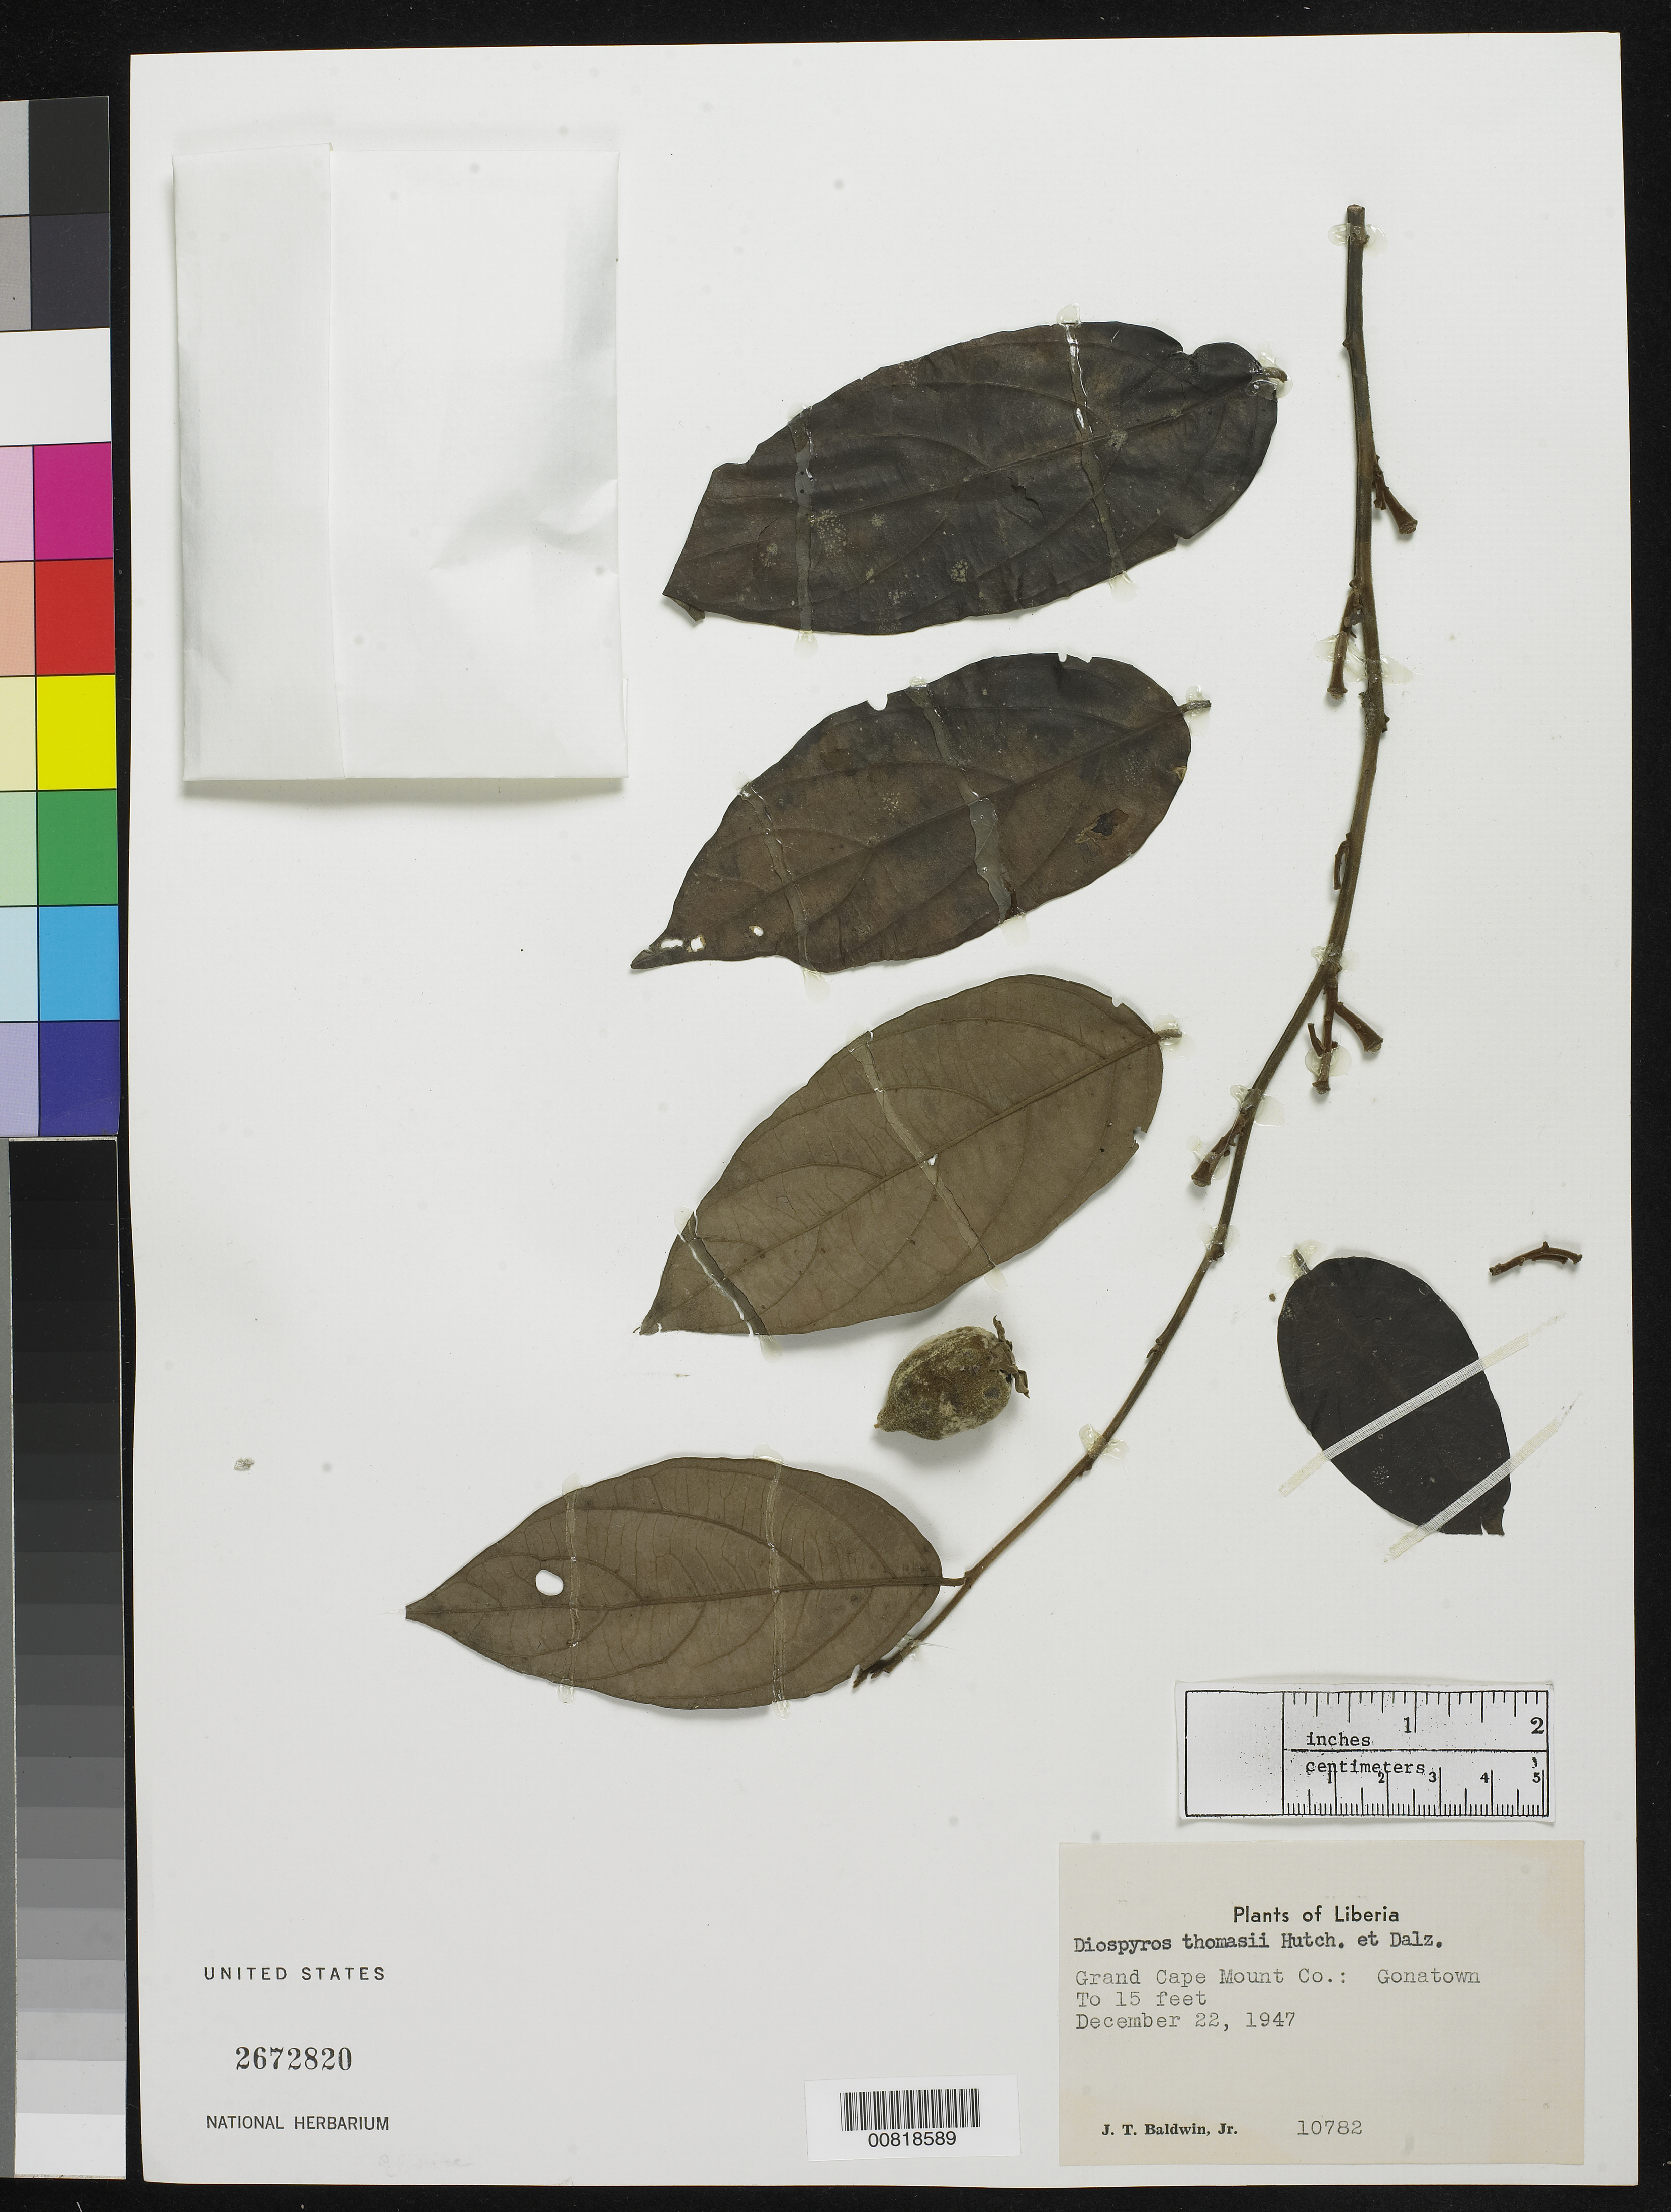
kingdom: Plantae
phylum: Tracheophyta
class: Magnoliopsida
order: Ericales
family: Ebenaceae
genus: Diospyros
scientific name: Diospyros thomasii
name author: Hutch. & Dalziel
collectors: J. T. Baldwin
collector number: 10782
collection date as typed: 22 Dec 1947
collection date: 1947-12-22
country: Liberia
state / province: Grand Cape Mount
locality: Gonatown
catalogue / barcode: US 2672820